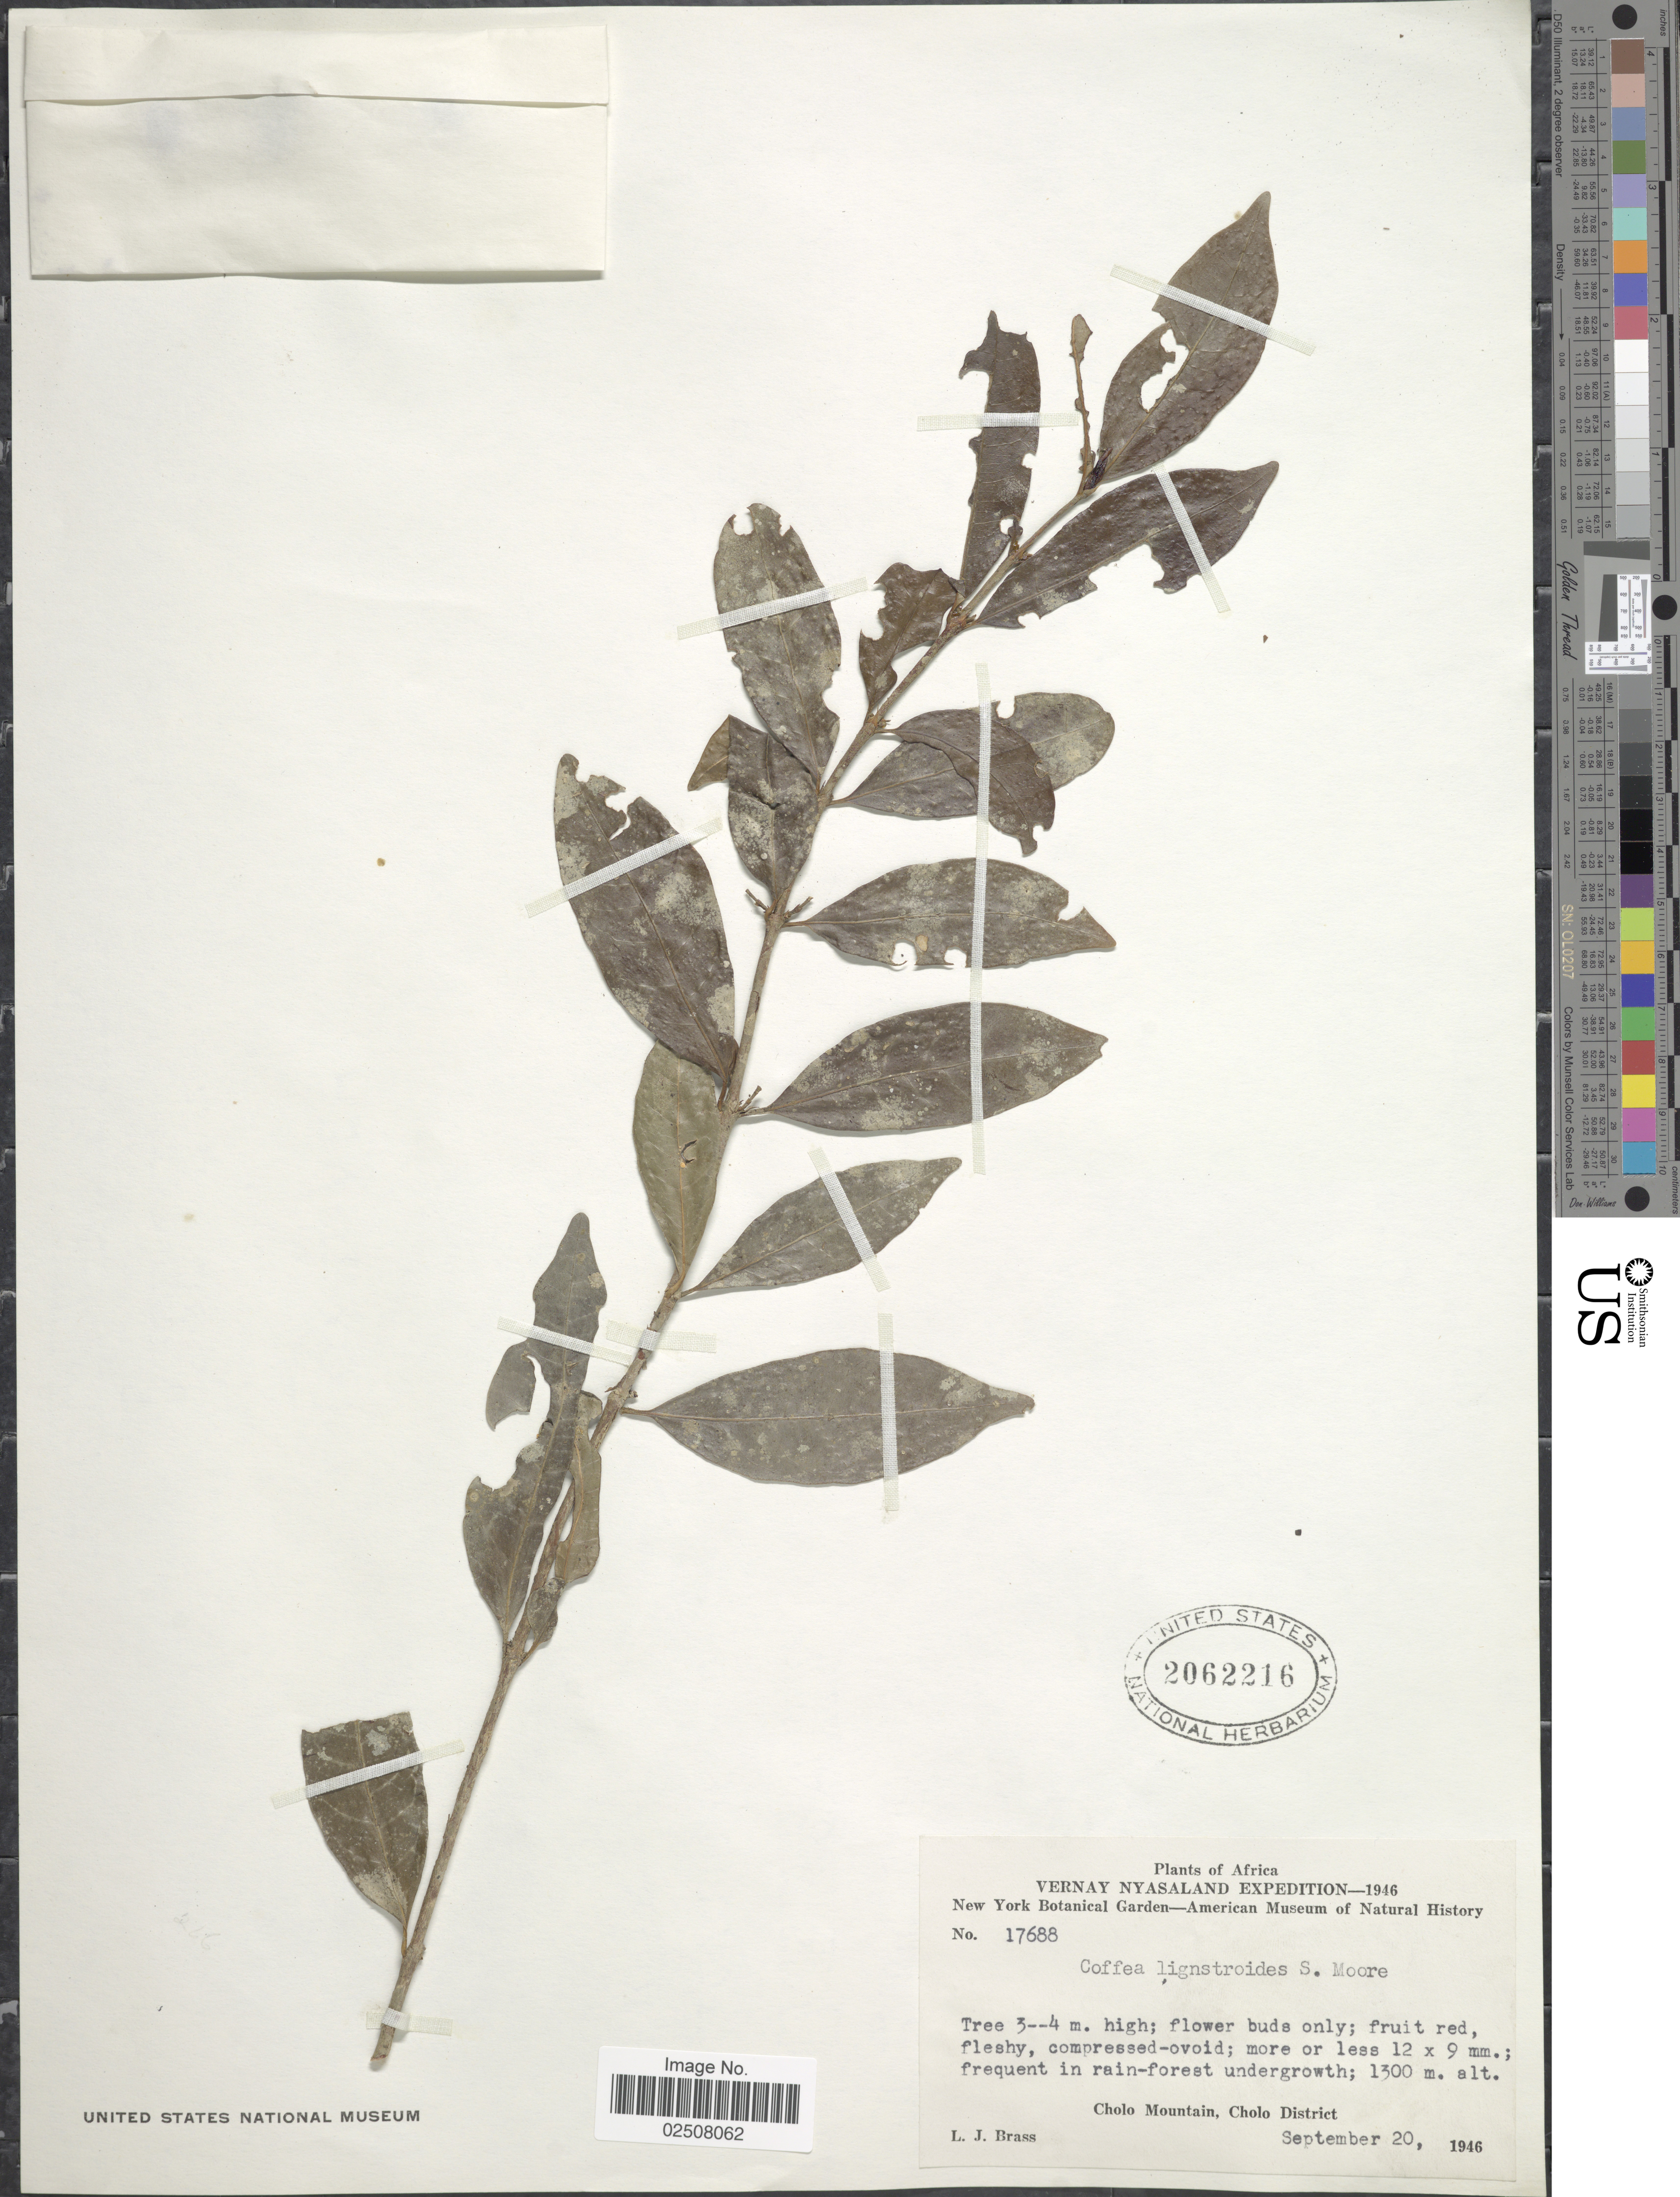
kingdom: Plantae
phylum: Tracheophyta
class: Magnoliopsida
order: Gentianales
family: Rubiaceae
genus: Coffea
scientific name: Coffea ligustroides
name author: S. Moore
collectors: L. J. Brass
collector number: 17688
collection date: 1946-09-20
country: Malawi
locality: Vernay Nyasaland, Cholo Mountain, Cholo District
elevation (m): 1300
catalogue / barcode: US 2062216